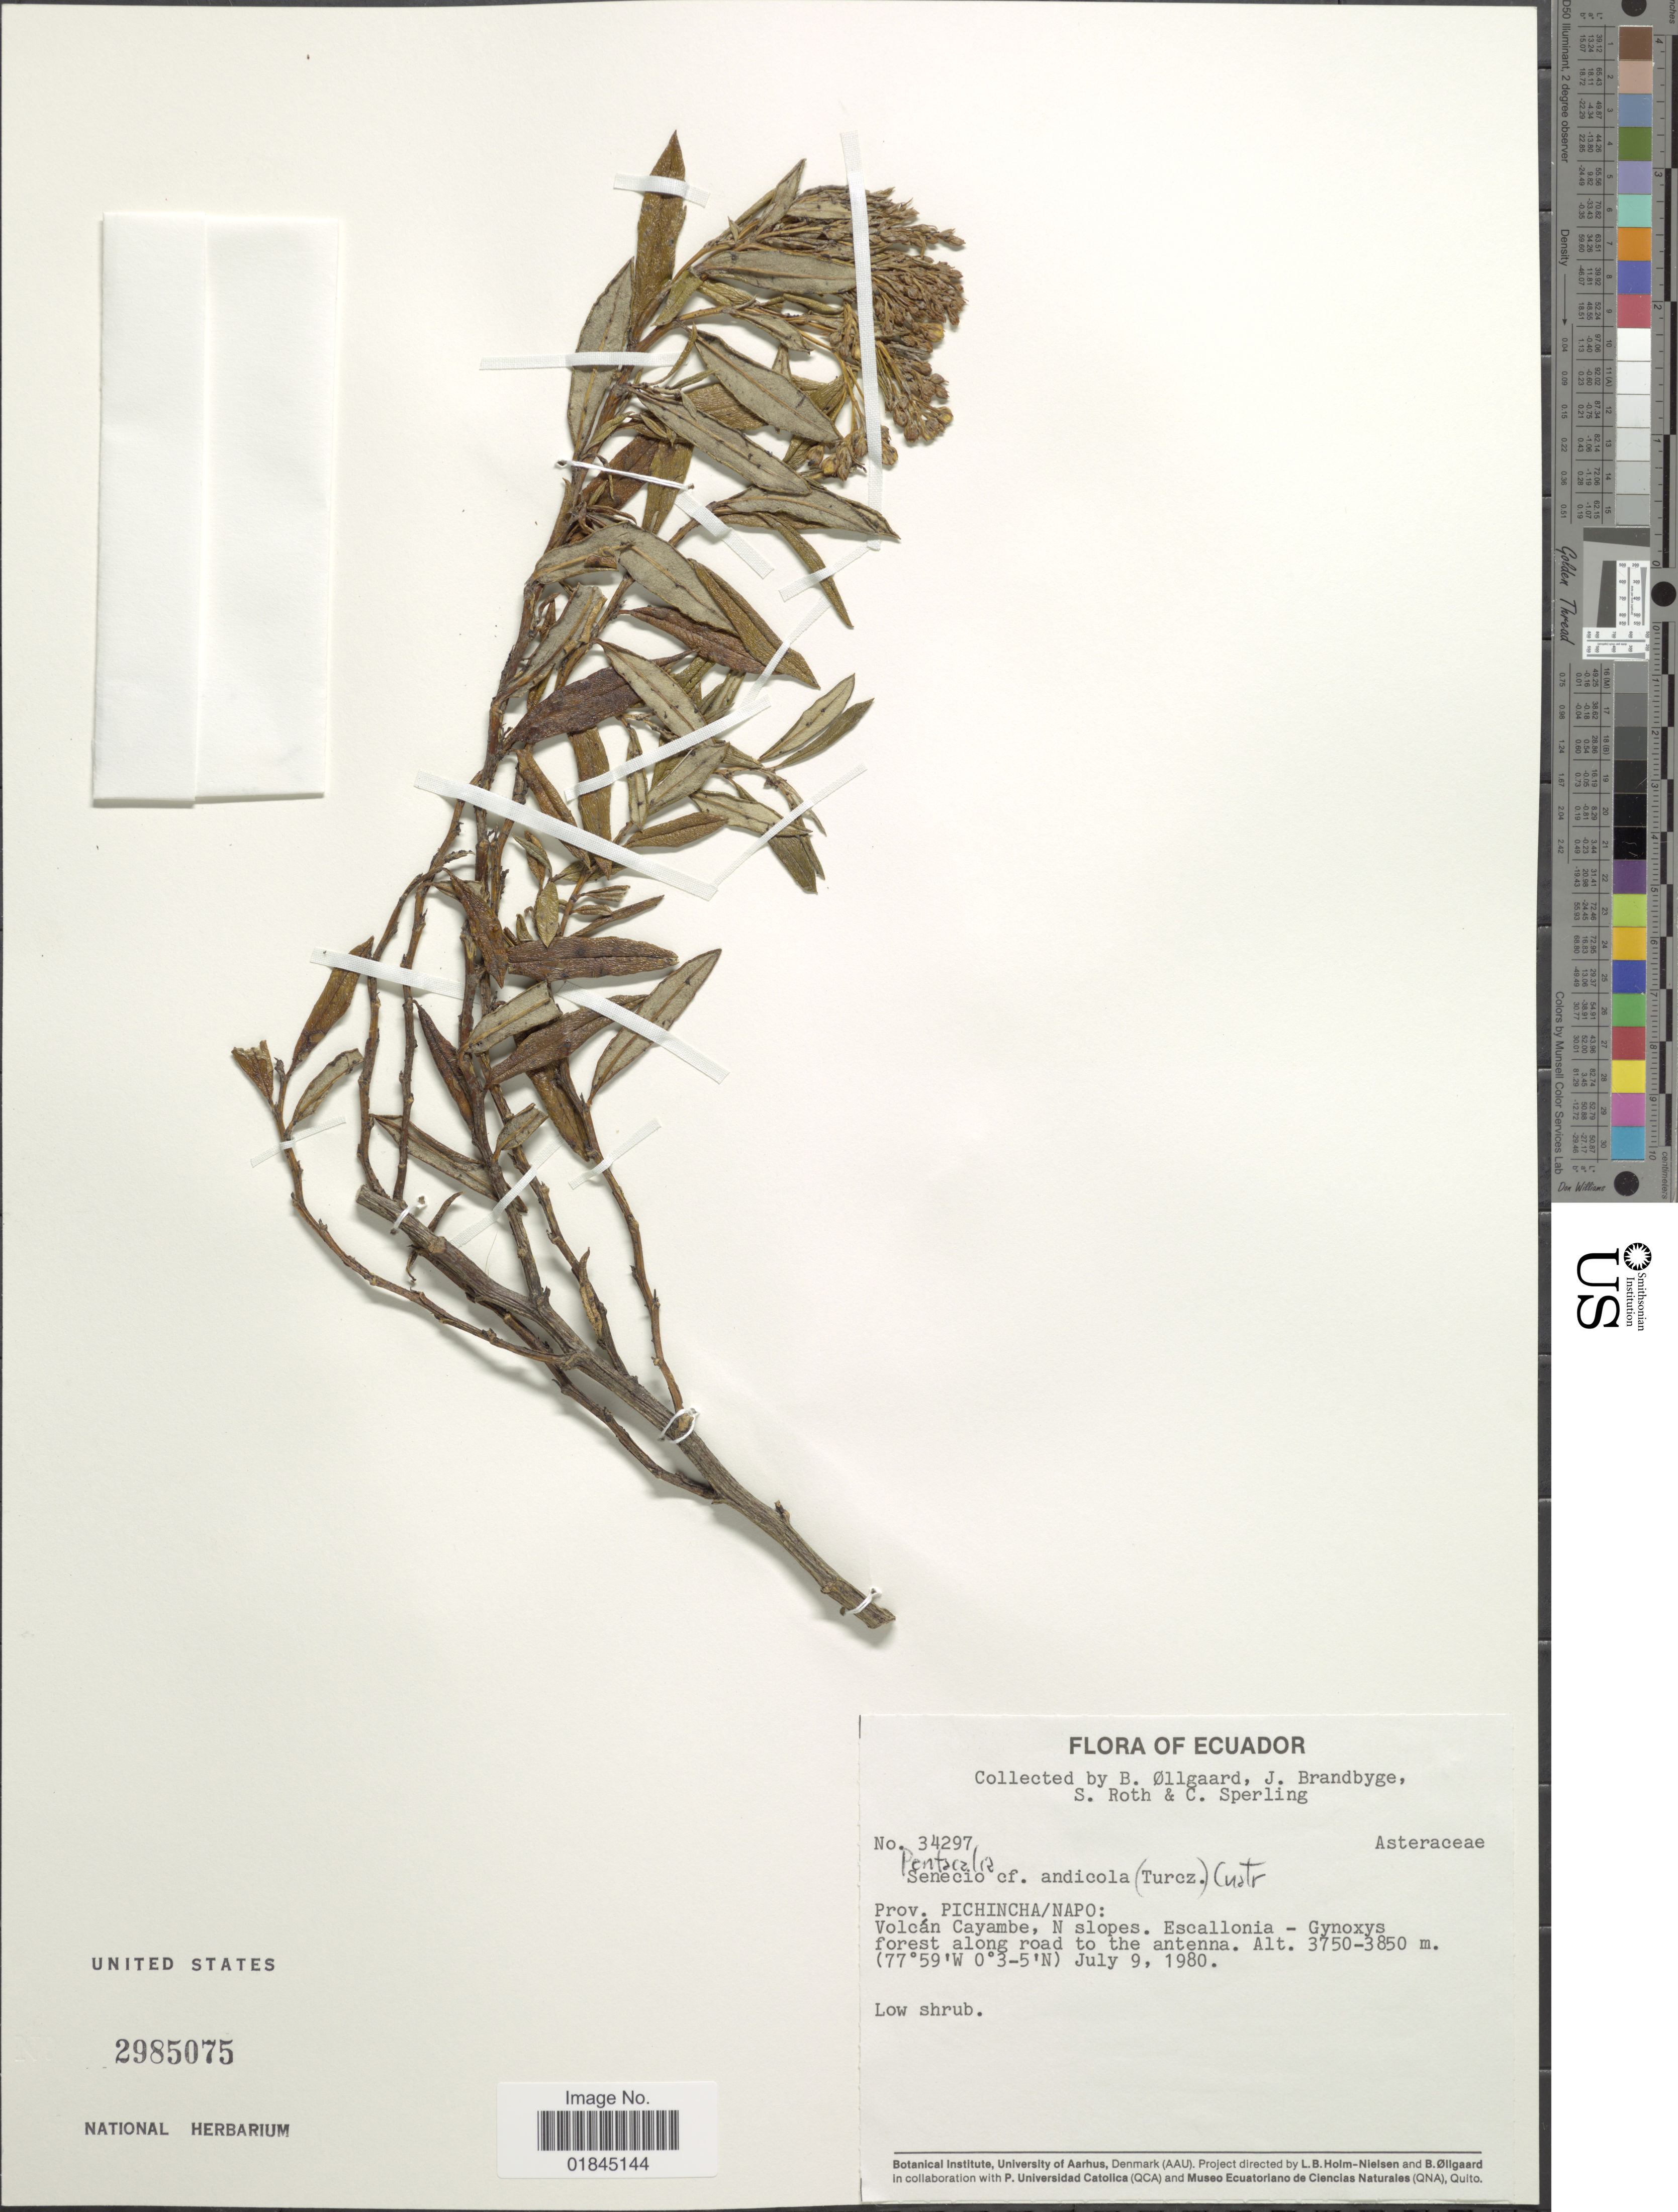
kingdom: Plantae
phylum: Tracheophyta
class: Magnoliopsida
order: Asterales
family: Asteraceae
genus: Pentacalia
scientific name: Pentacalia andicola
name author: (Turcz.) Cuatrec.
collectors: B. Øllgaard, J. Brandbyge, S. Roth & C. Sperling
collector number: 34297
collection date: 1980-07-09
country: Ecuador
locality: Prov. Pichincha/Napo: Volcán Cayambe, N slopes.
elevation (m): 3750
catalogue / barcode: US 2985075